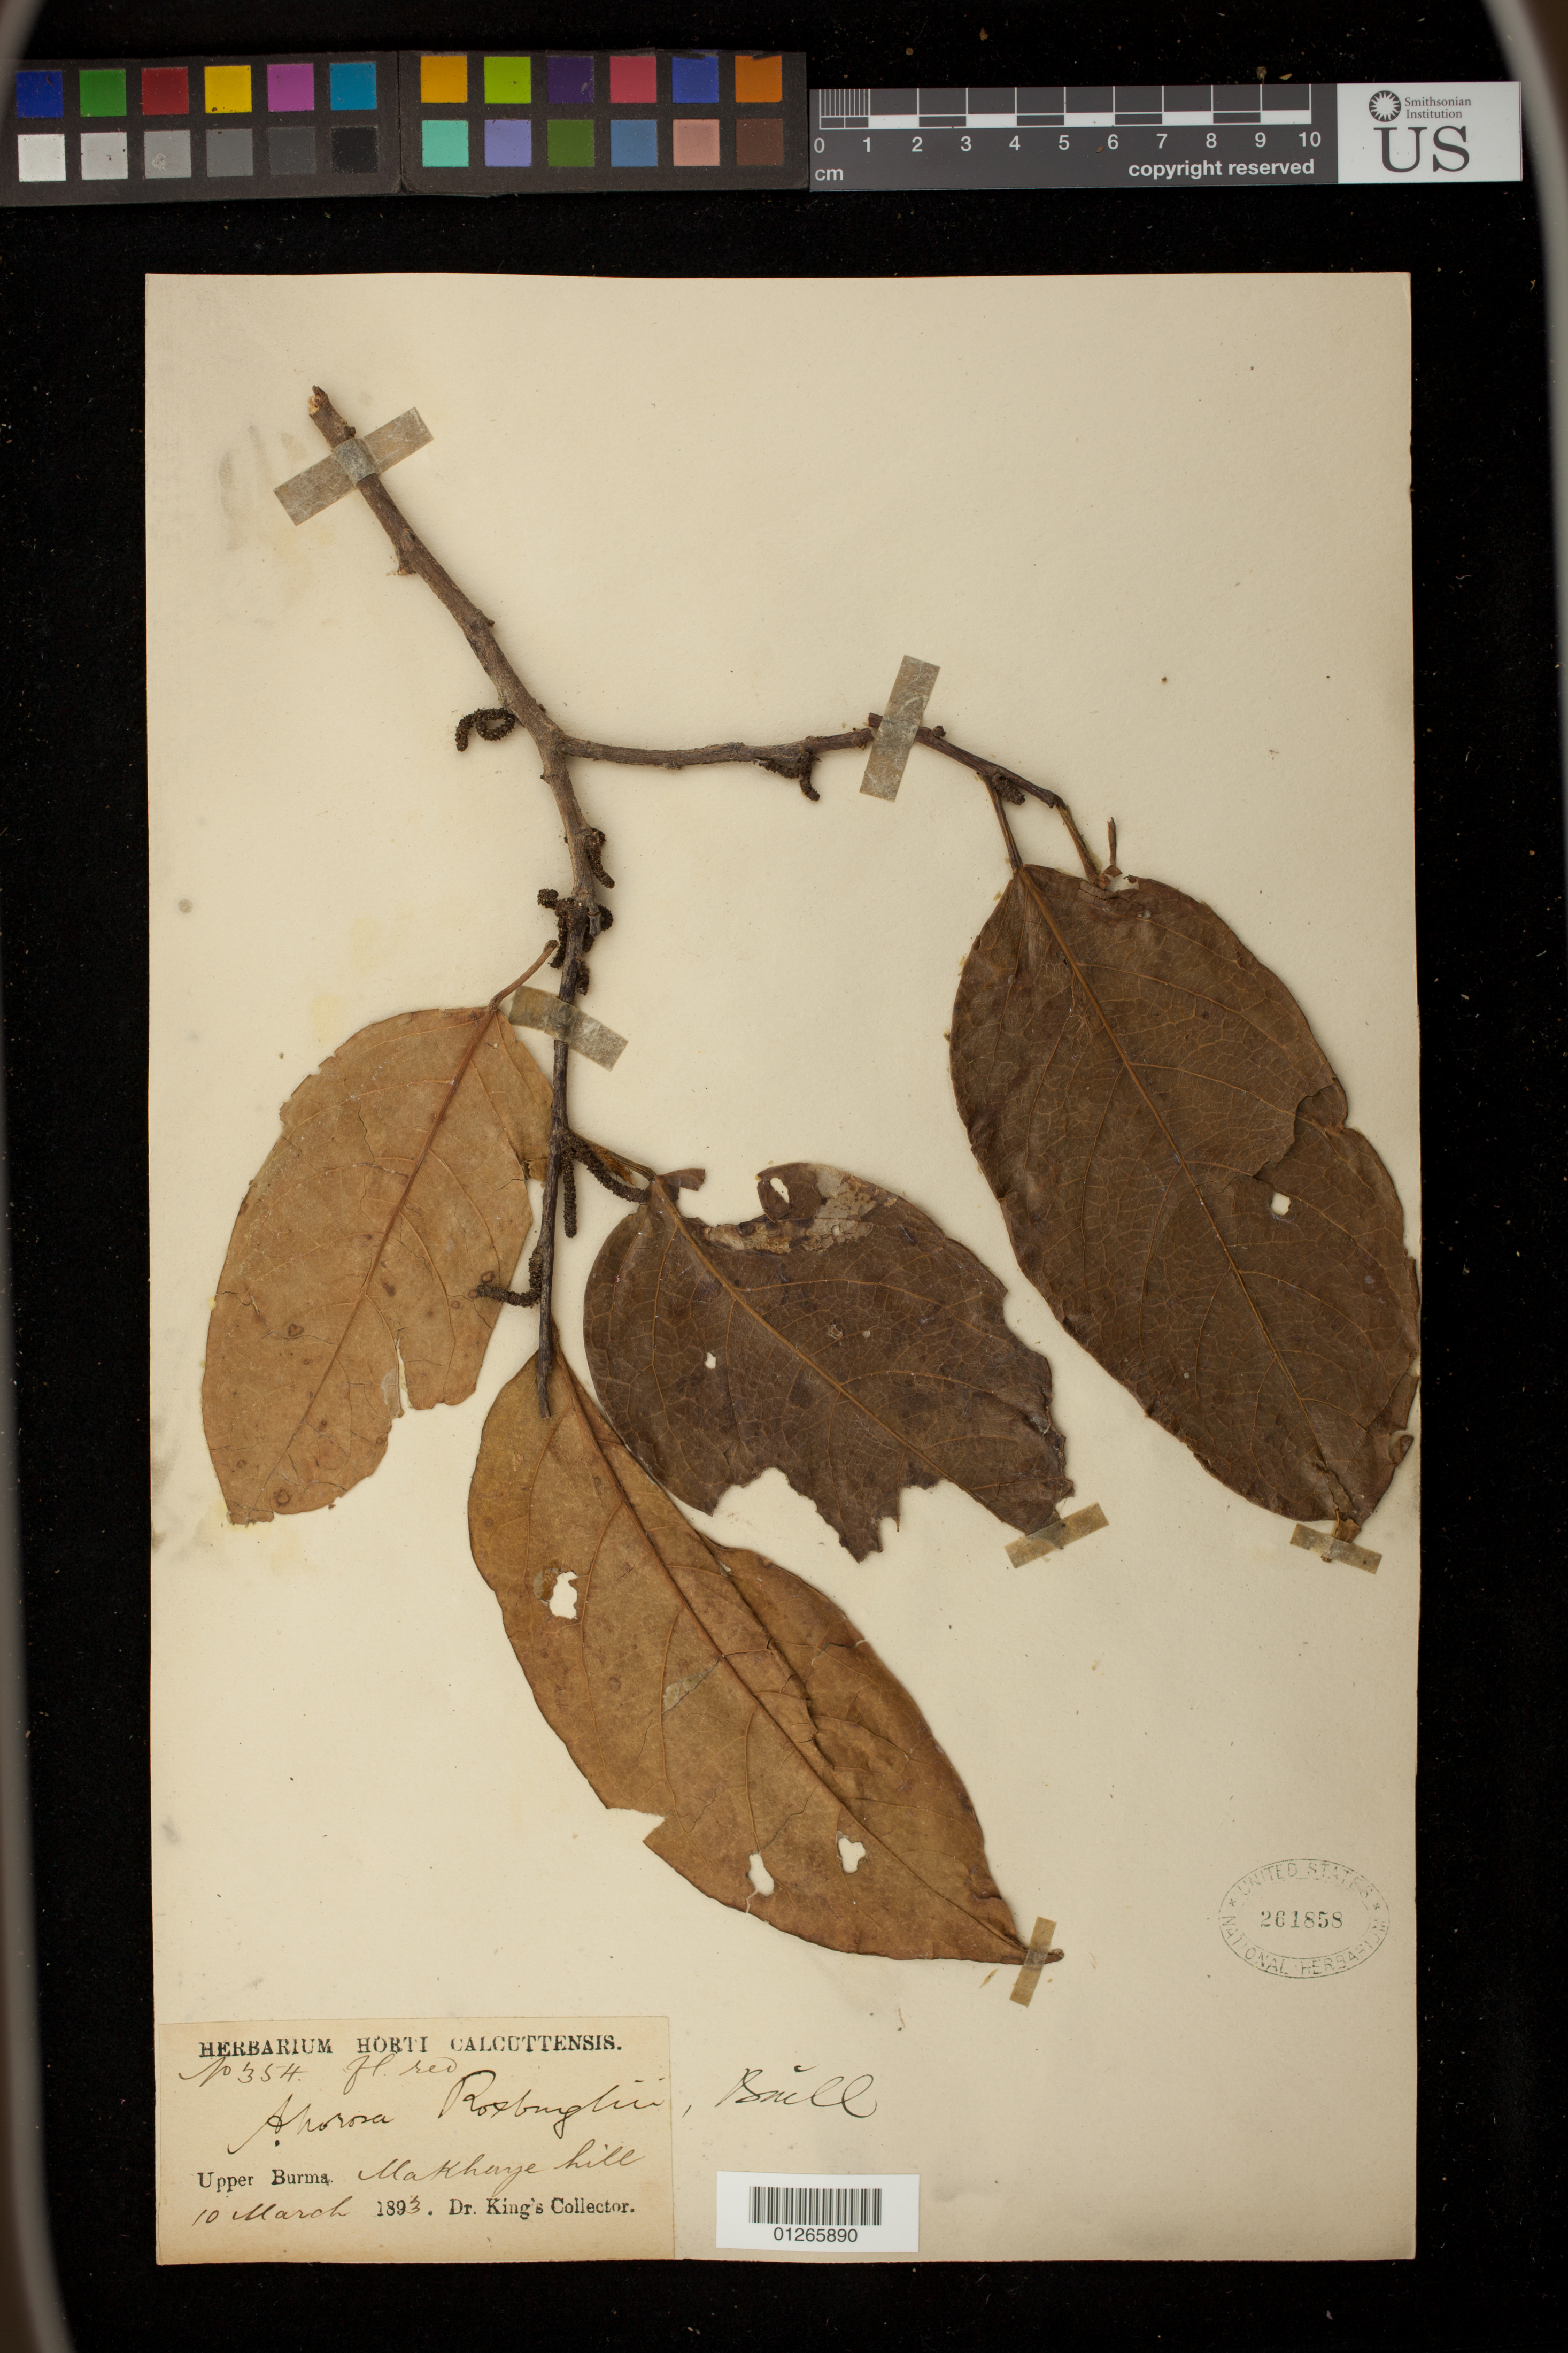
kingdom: Plantae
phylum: Tracheophyta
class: Magnoliopsida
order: Malpighiales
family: Phyllanthaceae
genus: Aporosa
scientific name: Aporosa octandra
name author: (Buch.-Ham. & D. Don) Vickery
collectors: King, --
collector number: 354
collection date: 1893-03-10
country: Myanmar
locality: Upper Burma, Makhaye hill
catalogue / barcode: US 261858